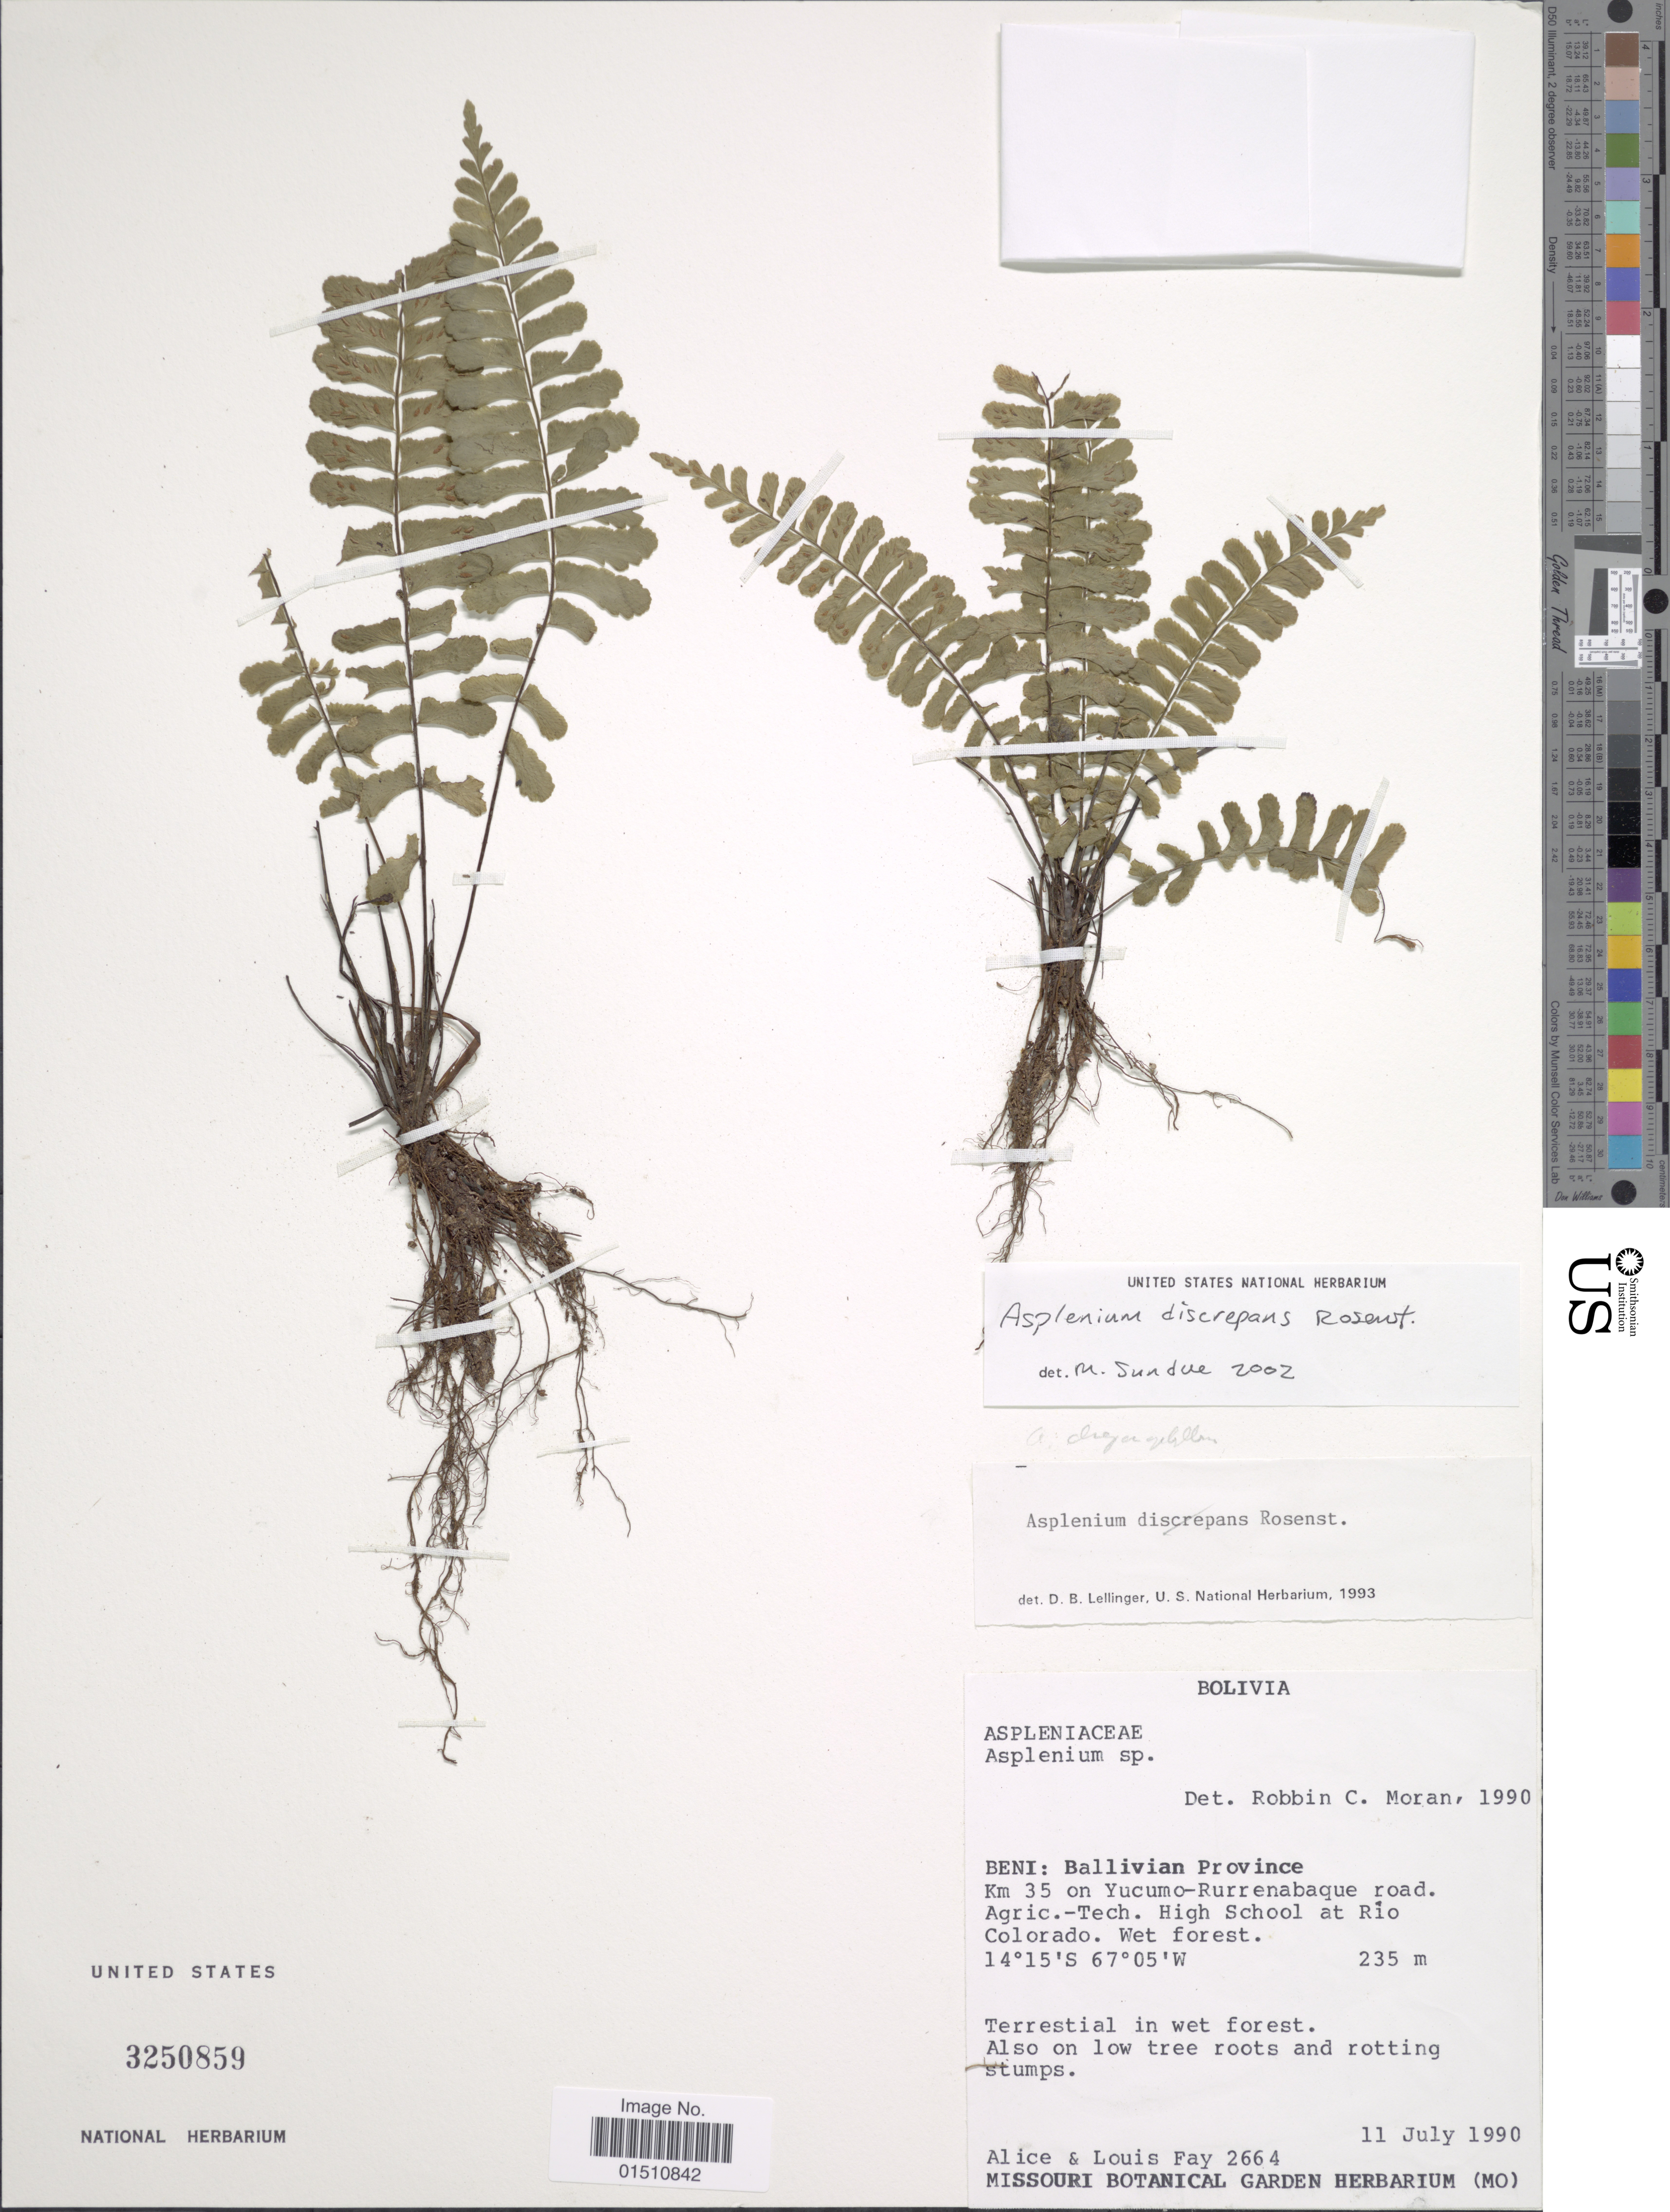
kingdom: Plantae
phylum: Tracheophyta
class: Polypodiopsida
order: Polypodiales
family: Aspleniaceae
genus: Asplenium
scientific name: Asplenium discrepans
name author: Rosenst.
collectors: A. Fay & L. Fay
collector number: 2664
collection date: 1990-07-11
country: Bolivia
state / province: Beni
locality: Bolivia, Ballivian Province Km 35 on Yucumo-Rurrenabaque road. Agric.-tech. HighSchool at Rio Colorado.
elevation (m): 235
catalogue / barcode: US 3250859